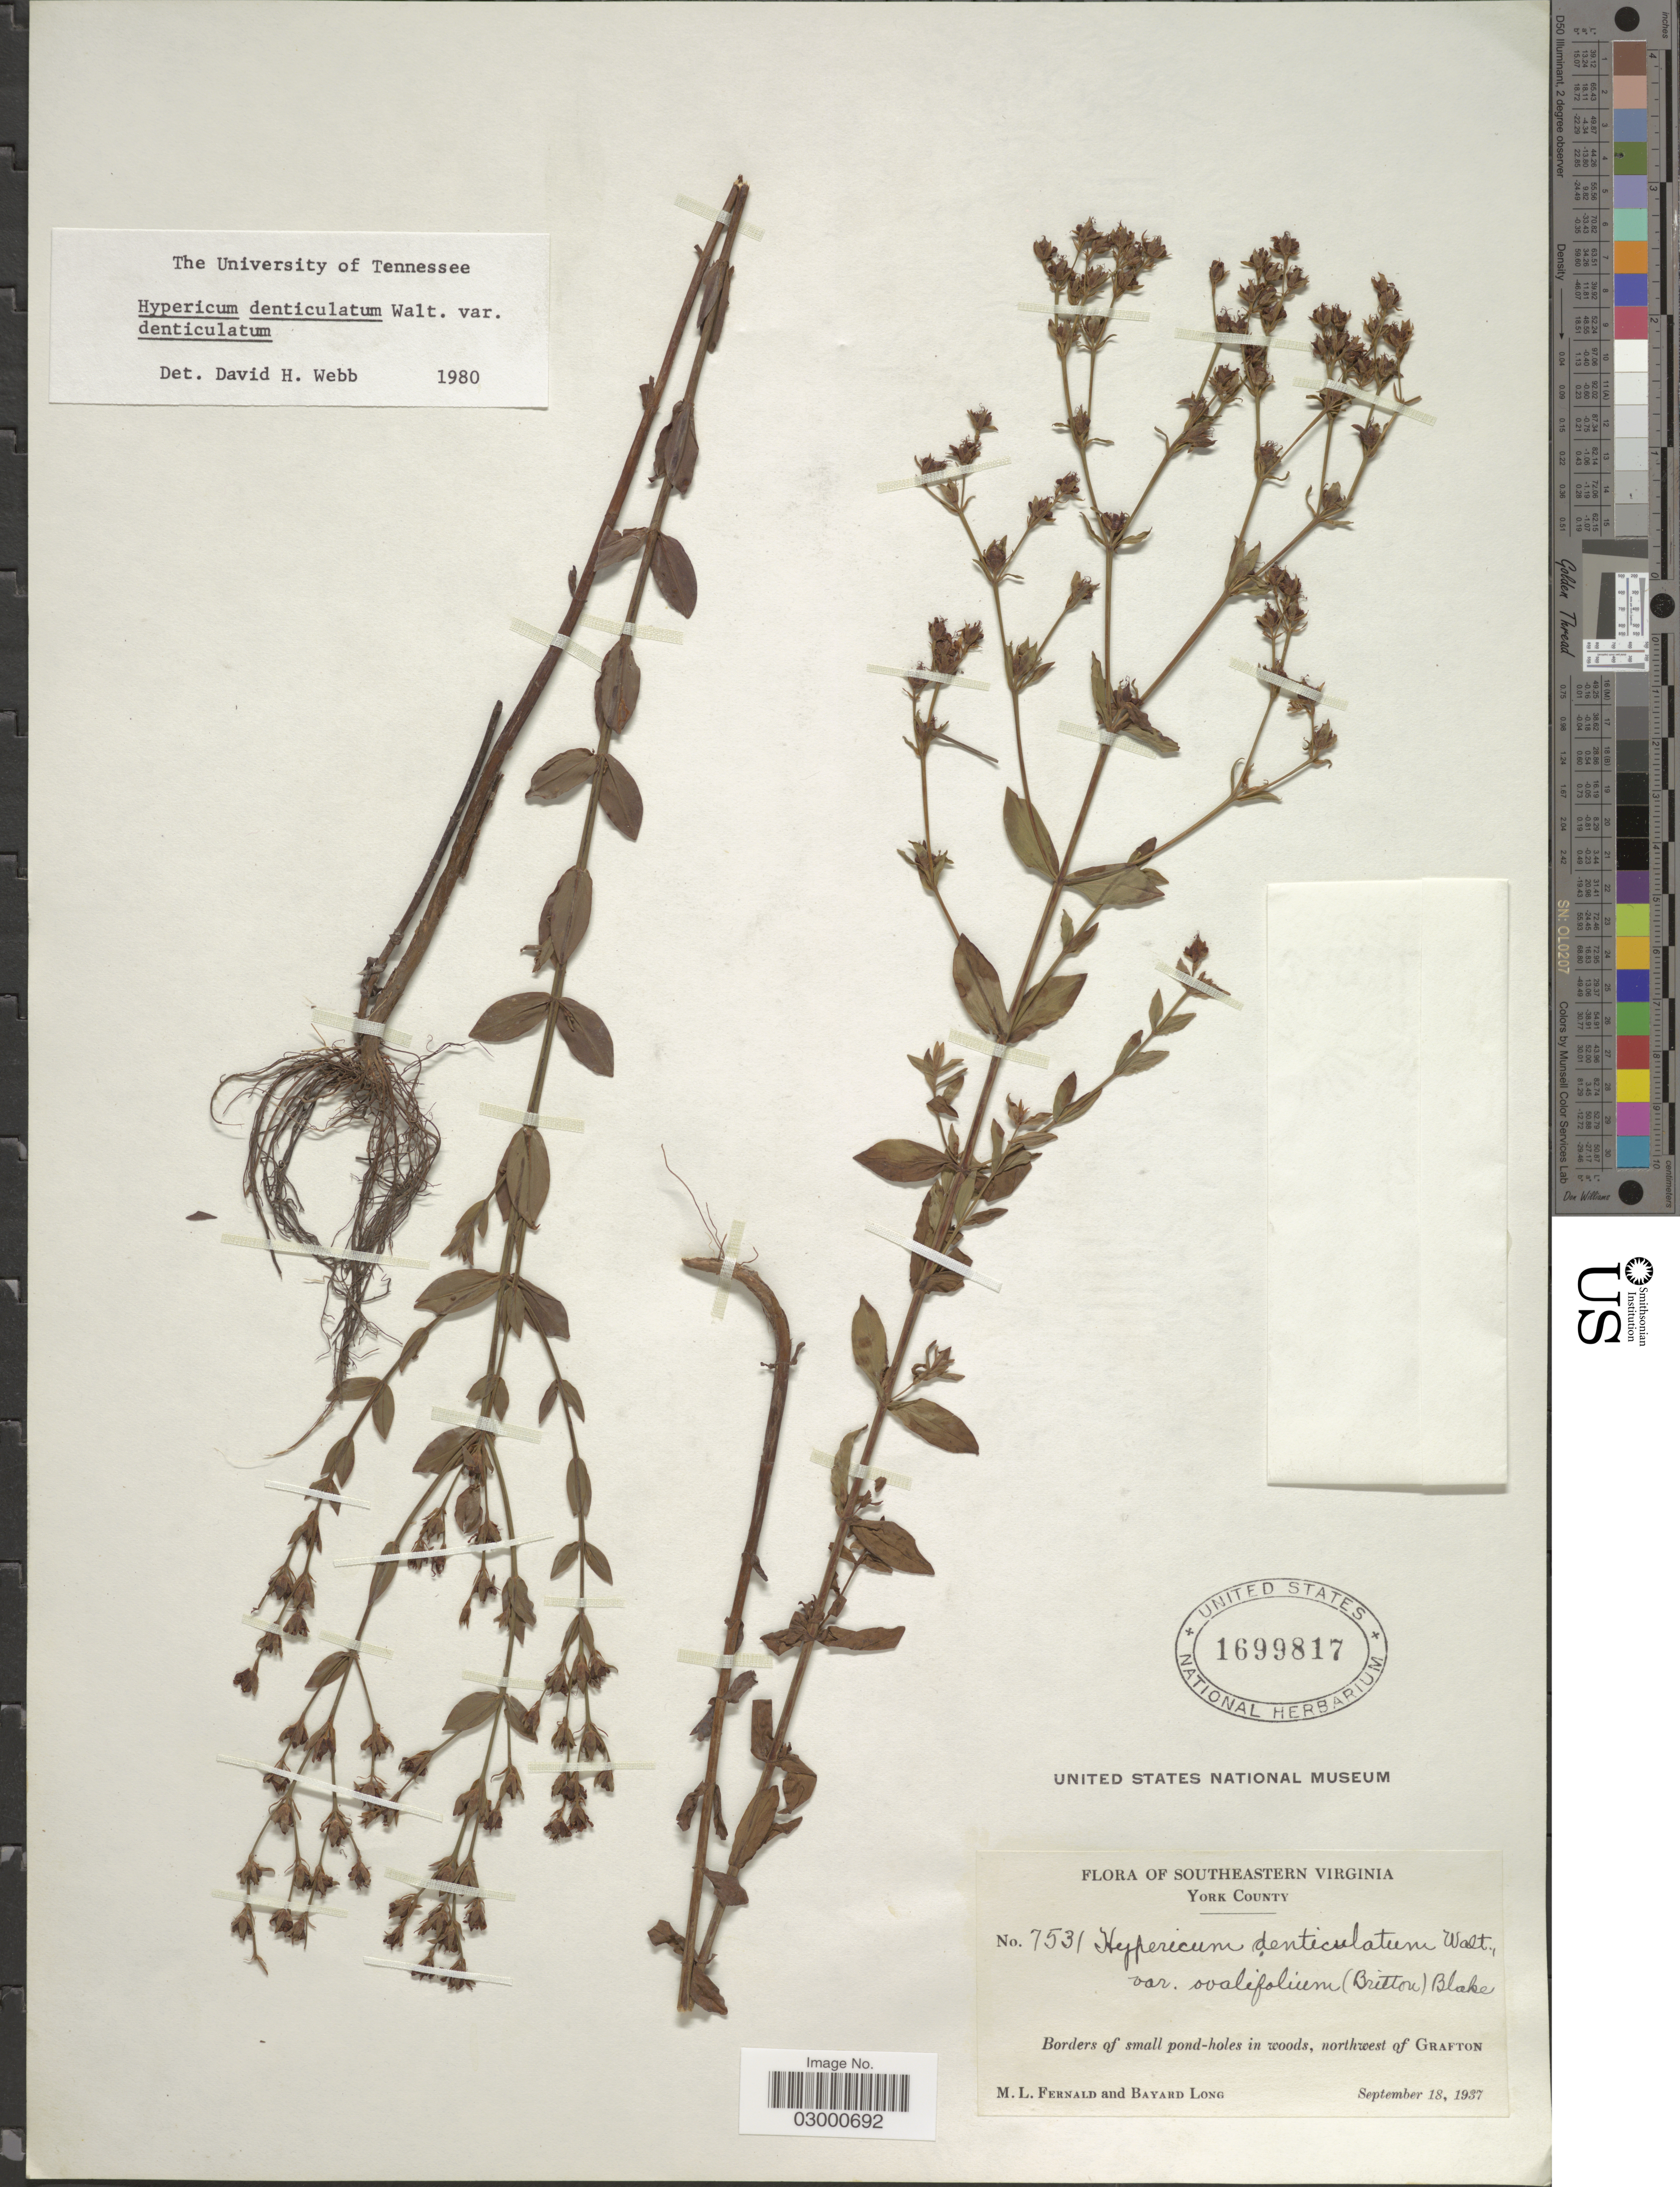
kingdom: Plantae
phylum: Tracheophyta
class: Magnoliopsida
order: Malpighiales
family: Hypericaceae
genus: Hypericum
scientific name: Hypericum denticulatum var. denticulatum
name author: Walter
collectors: M. L. Fernald & B. Long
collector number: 7531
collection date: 1937-09-18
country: United States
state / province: Virginia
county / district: York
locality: Southeastern Virginia. York County. Borders of small pond-holes in woods, northwest of Grafton.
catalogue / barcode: US 1699817